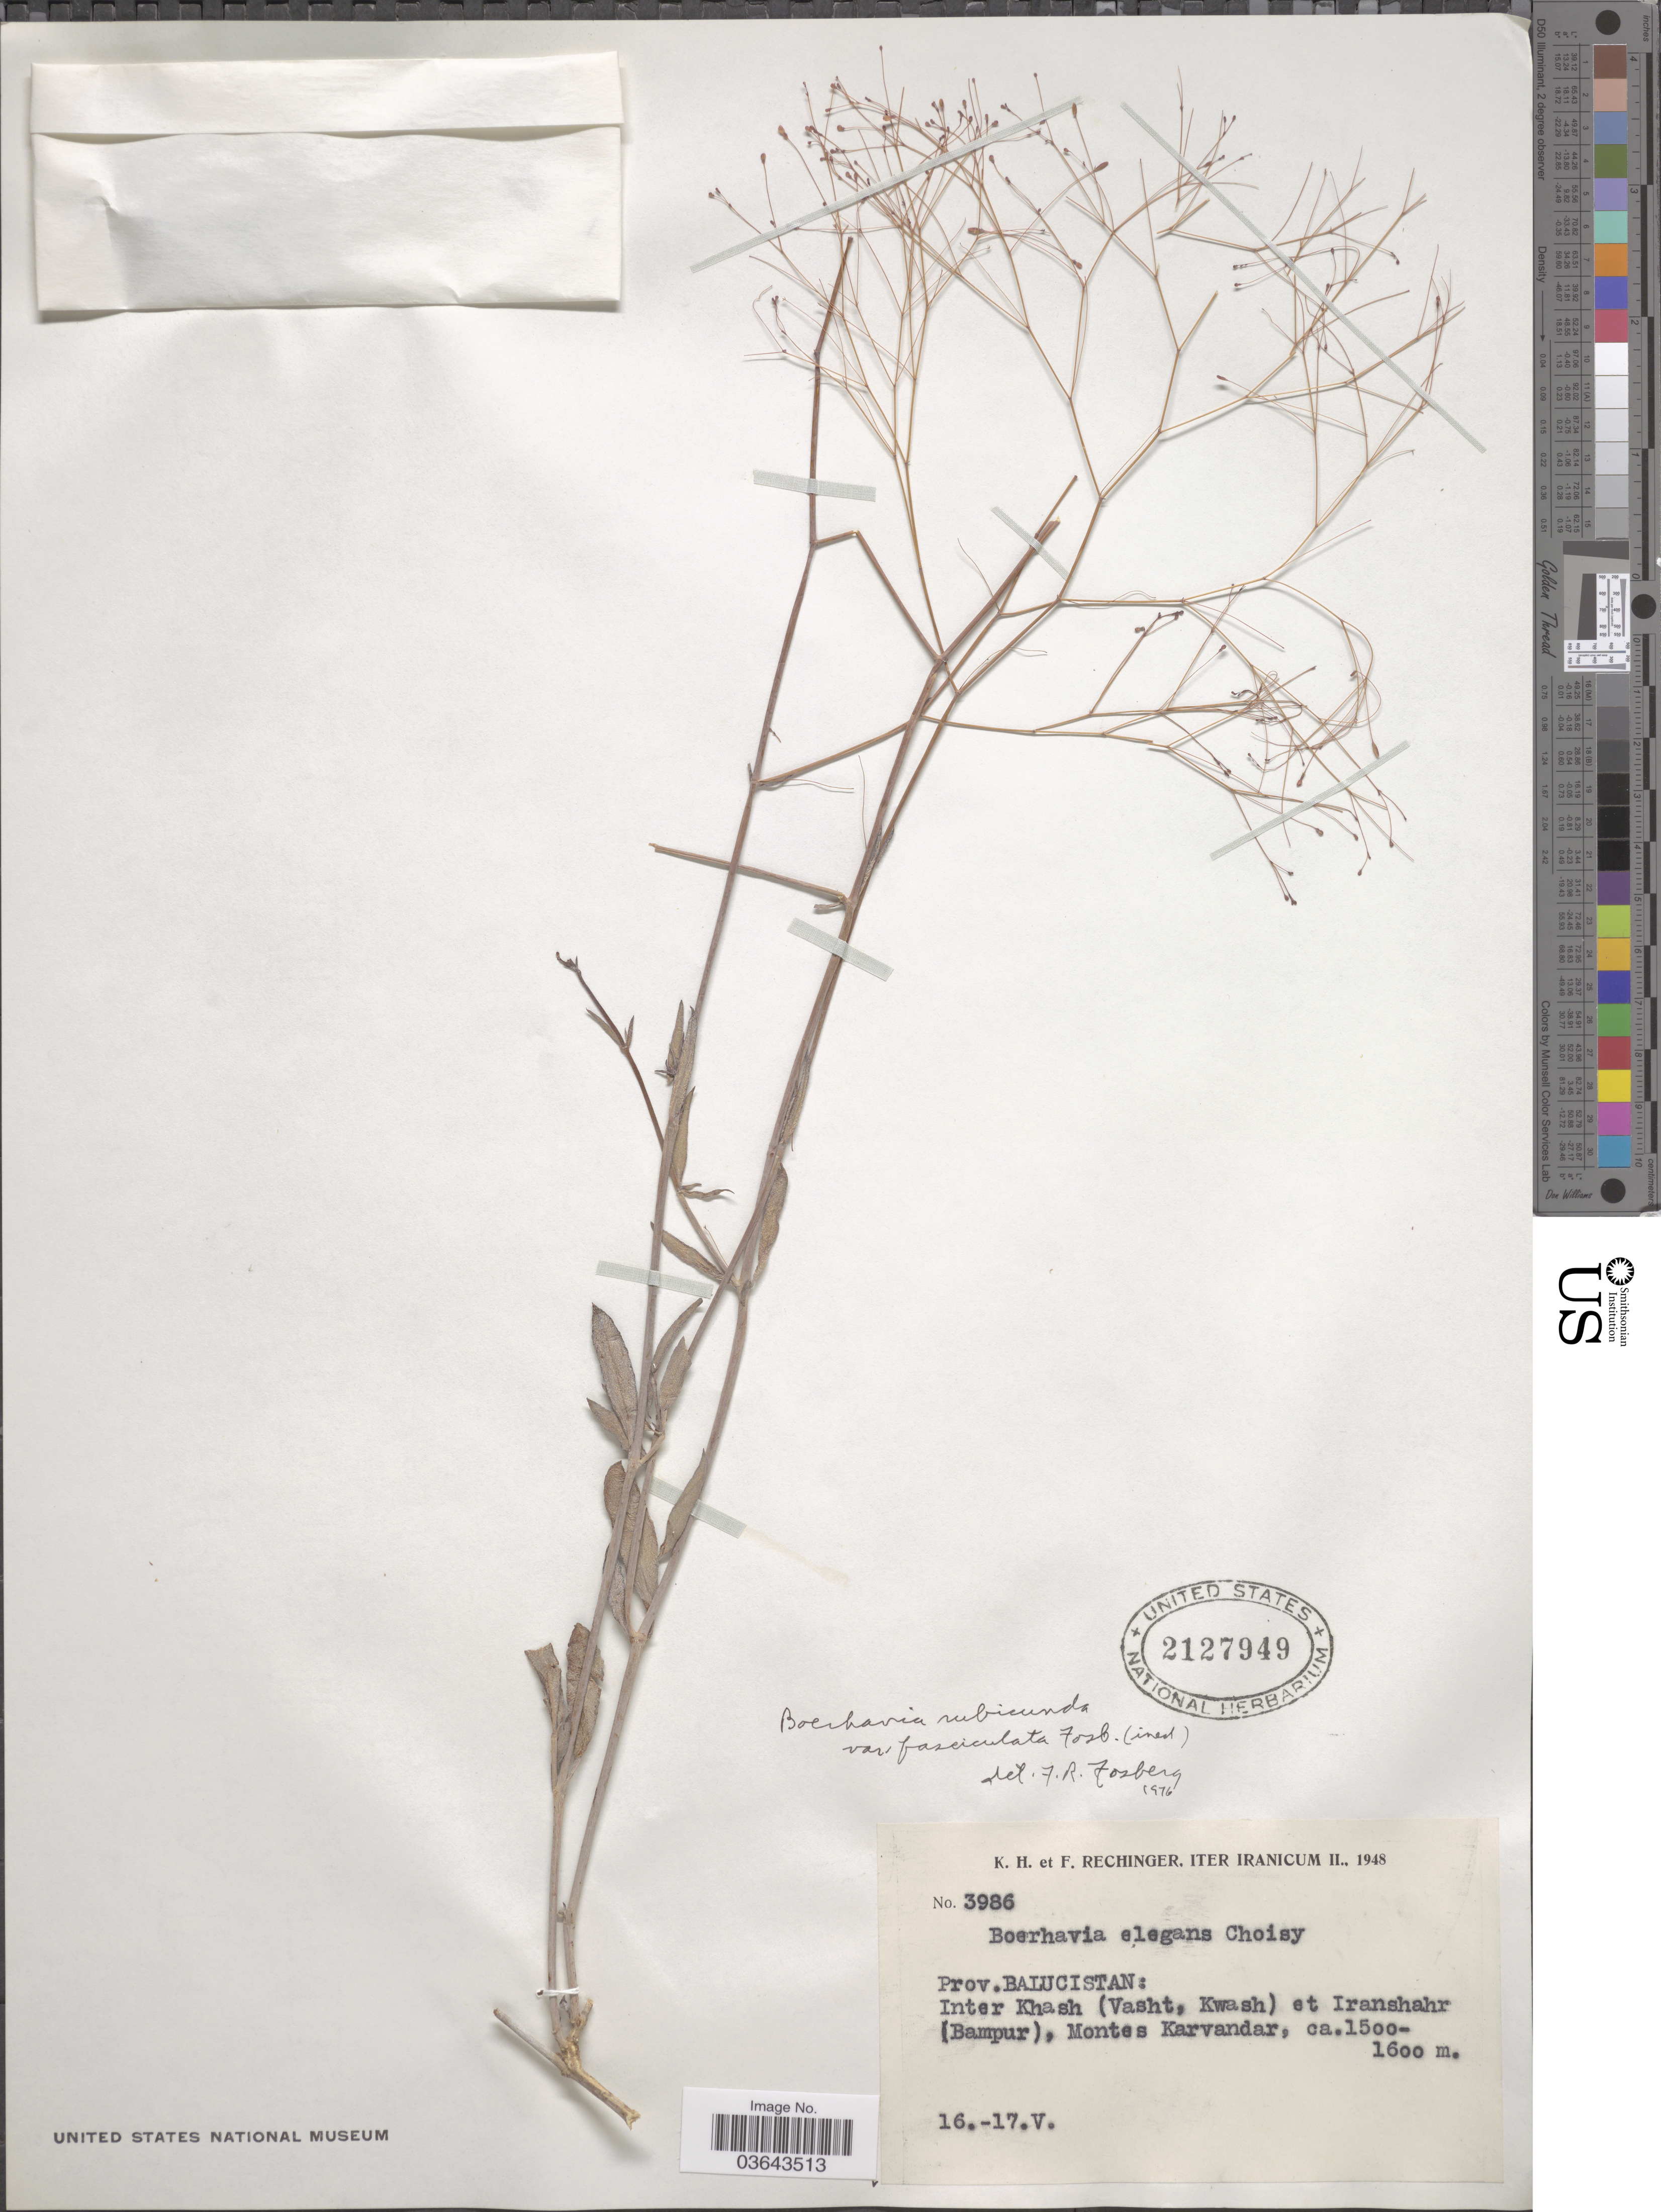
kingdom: Plantae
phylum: Tracheophyta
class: Magnoliopsida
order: Caryophyllales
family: Nyctaginaceae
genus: Boerhavia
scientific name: Boerhavia rubicunda var. fasciculata Fosberg var. nov. ined.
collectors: K. H. Rechinger & F. Rechinger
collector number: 3986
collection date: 1948-05-16/1948-05-17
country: Iran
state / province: Sistan and Baluchistan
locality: Prov. Balucistan: Inter Khash (Vasht, Kwash) et Iranshahr (Bampur), Montes Karvandar.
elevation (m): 1500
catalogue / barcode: US 2127949